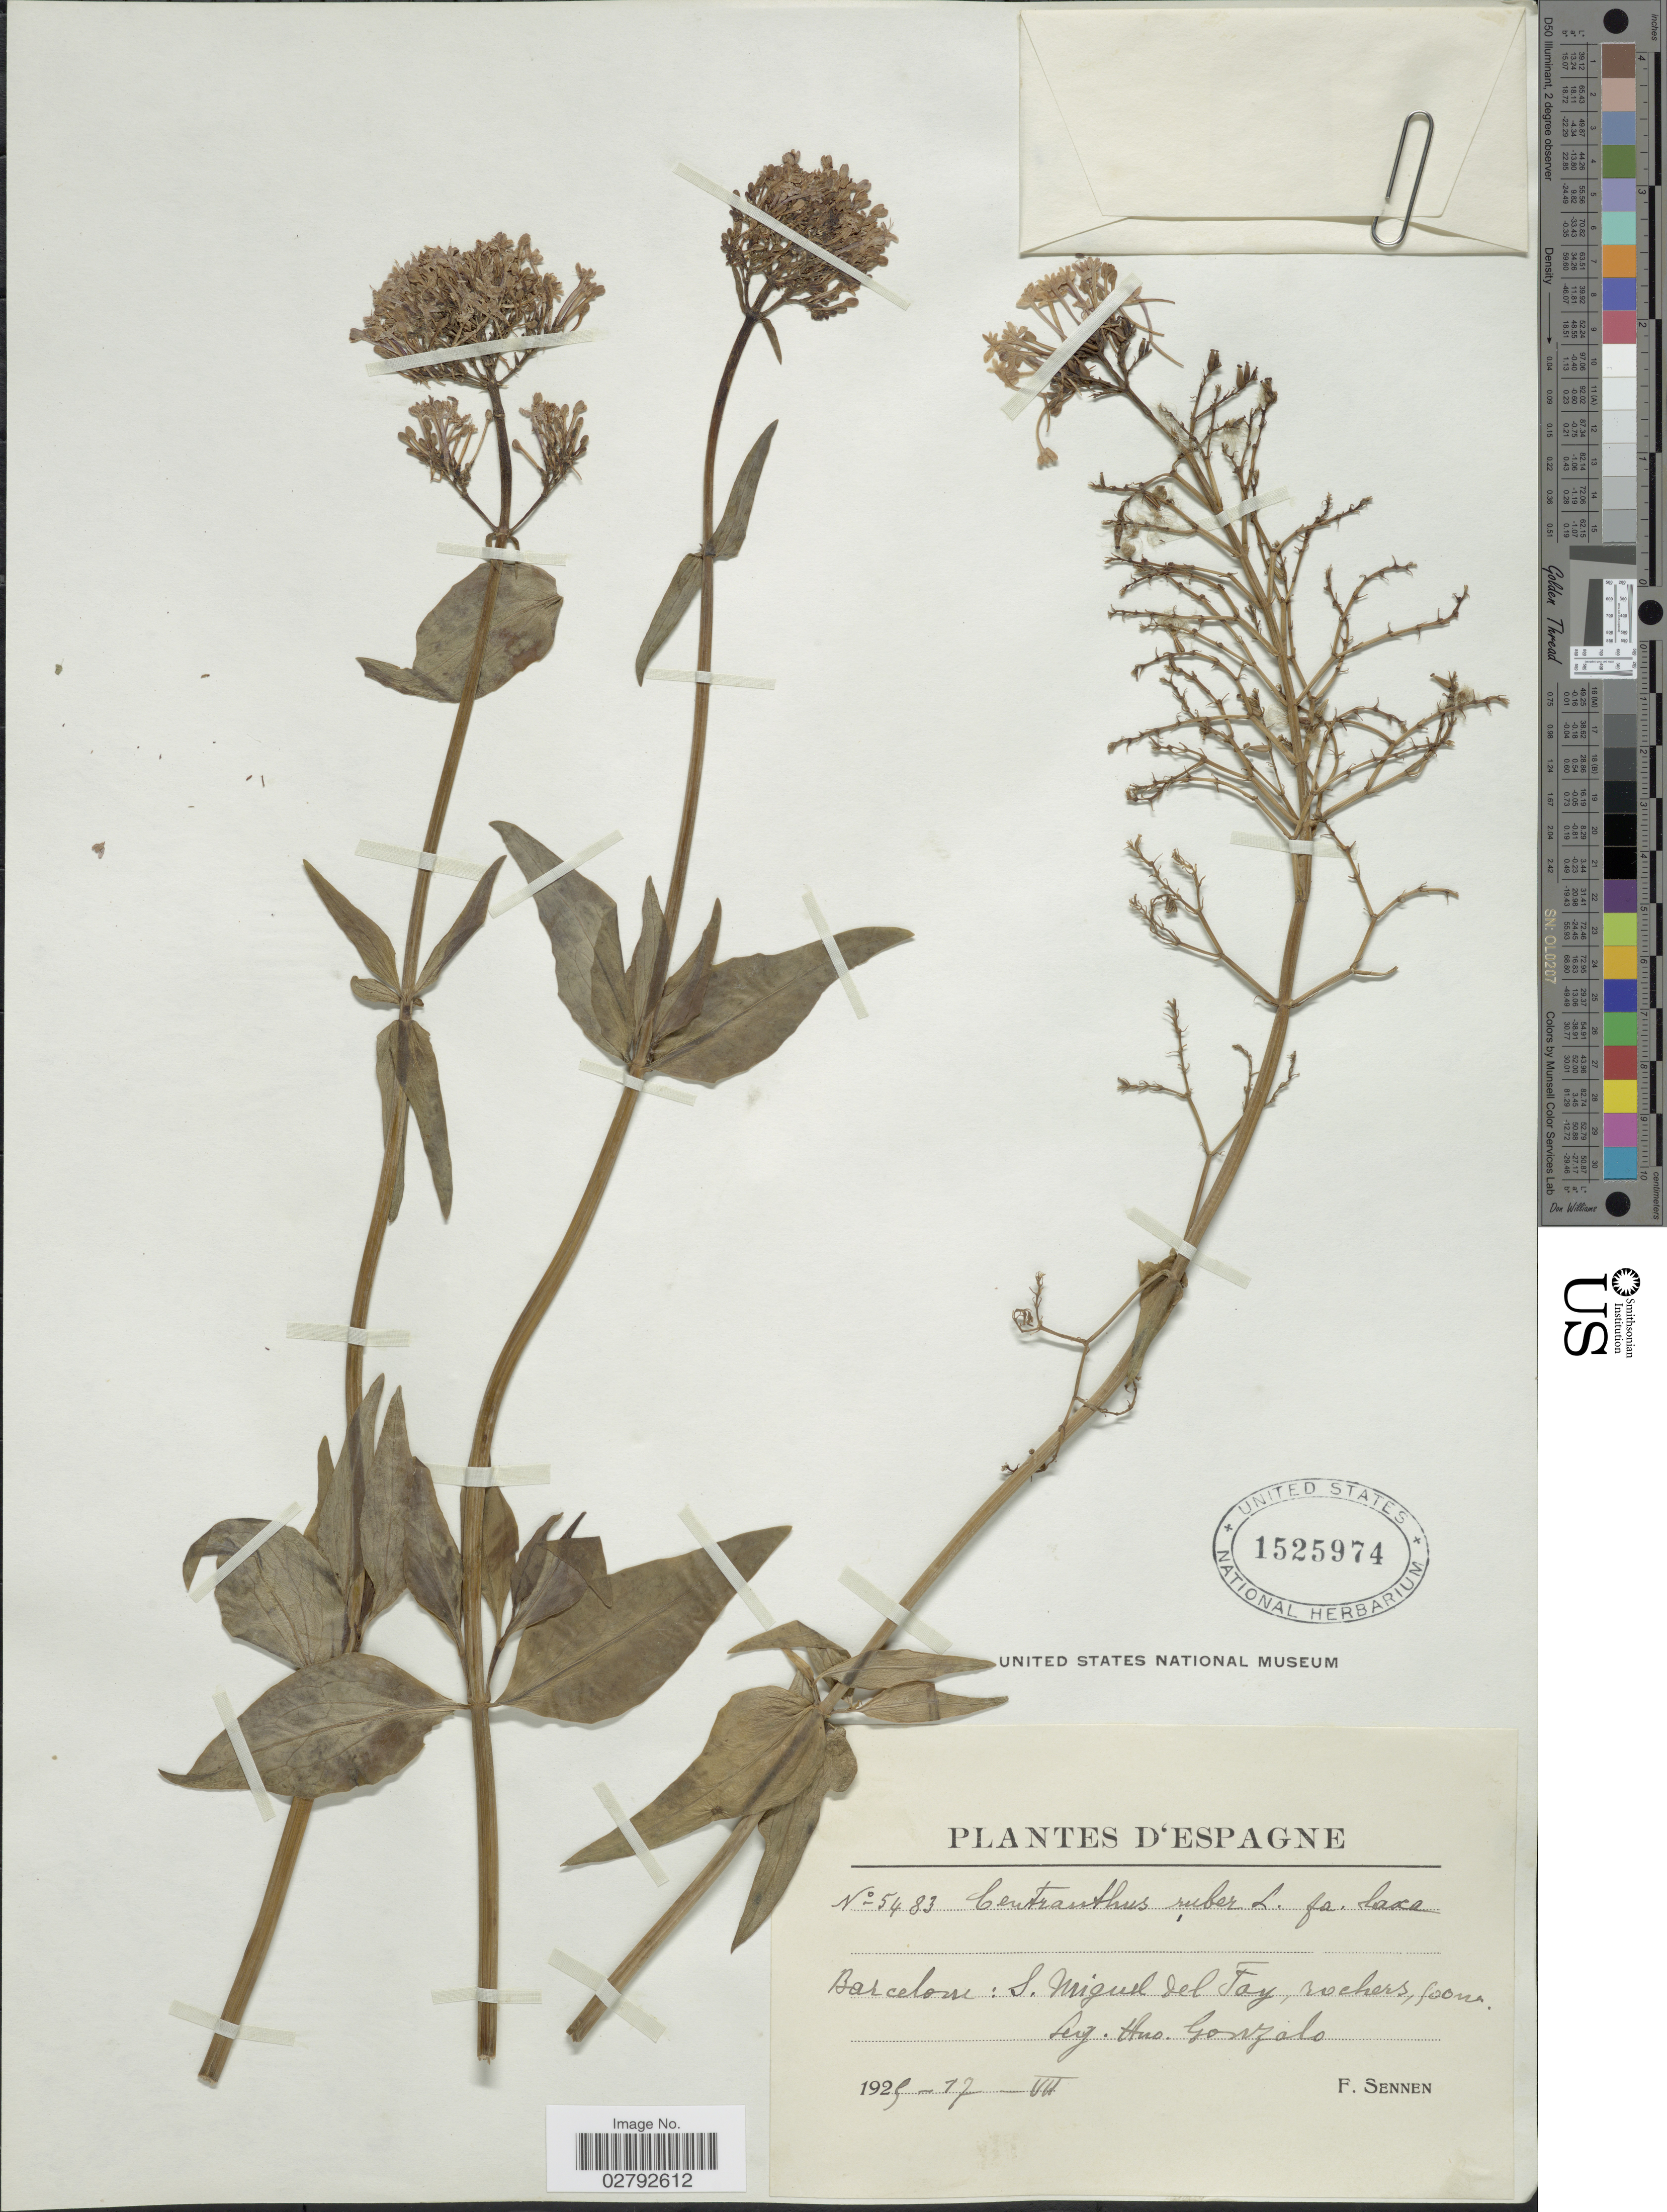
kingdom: Plantae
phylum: Tracheophyta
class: Magnoliopsida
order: Dipsacales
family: Caprifoliaceae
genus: Centranthus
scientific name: Centranthus ruber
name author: (L.) DC.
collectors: H. Gonzalo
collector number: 5483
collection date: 1925-07-17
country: Spain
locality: Barcelone: S. Miguel del Fay, rochers.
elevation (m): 500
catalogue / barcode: US 1525974